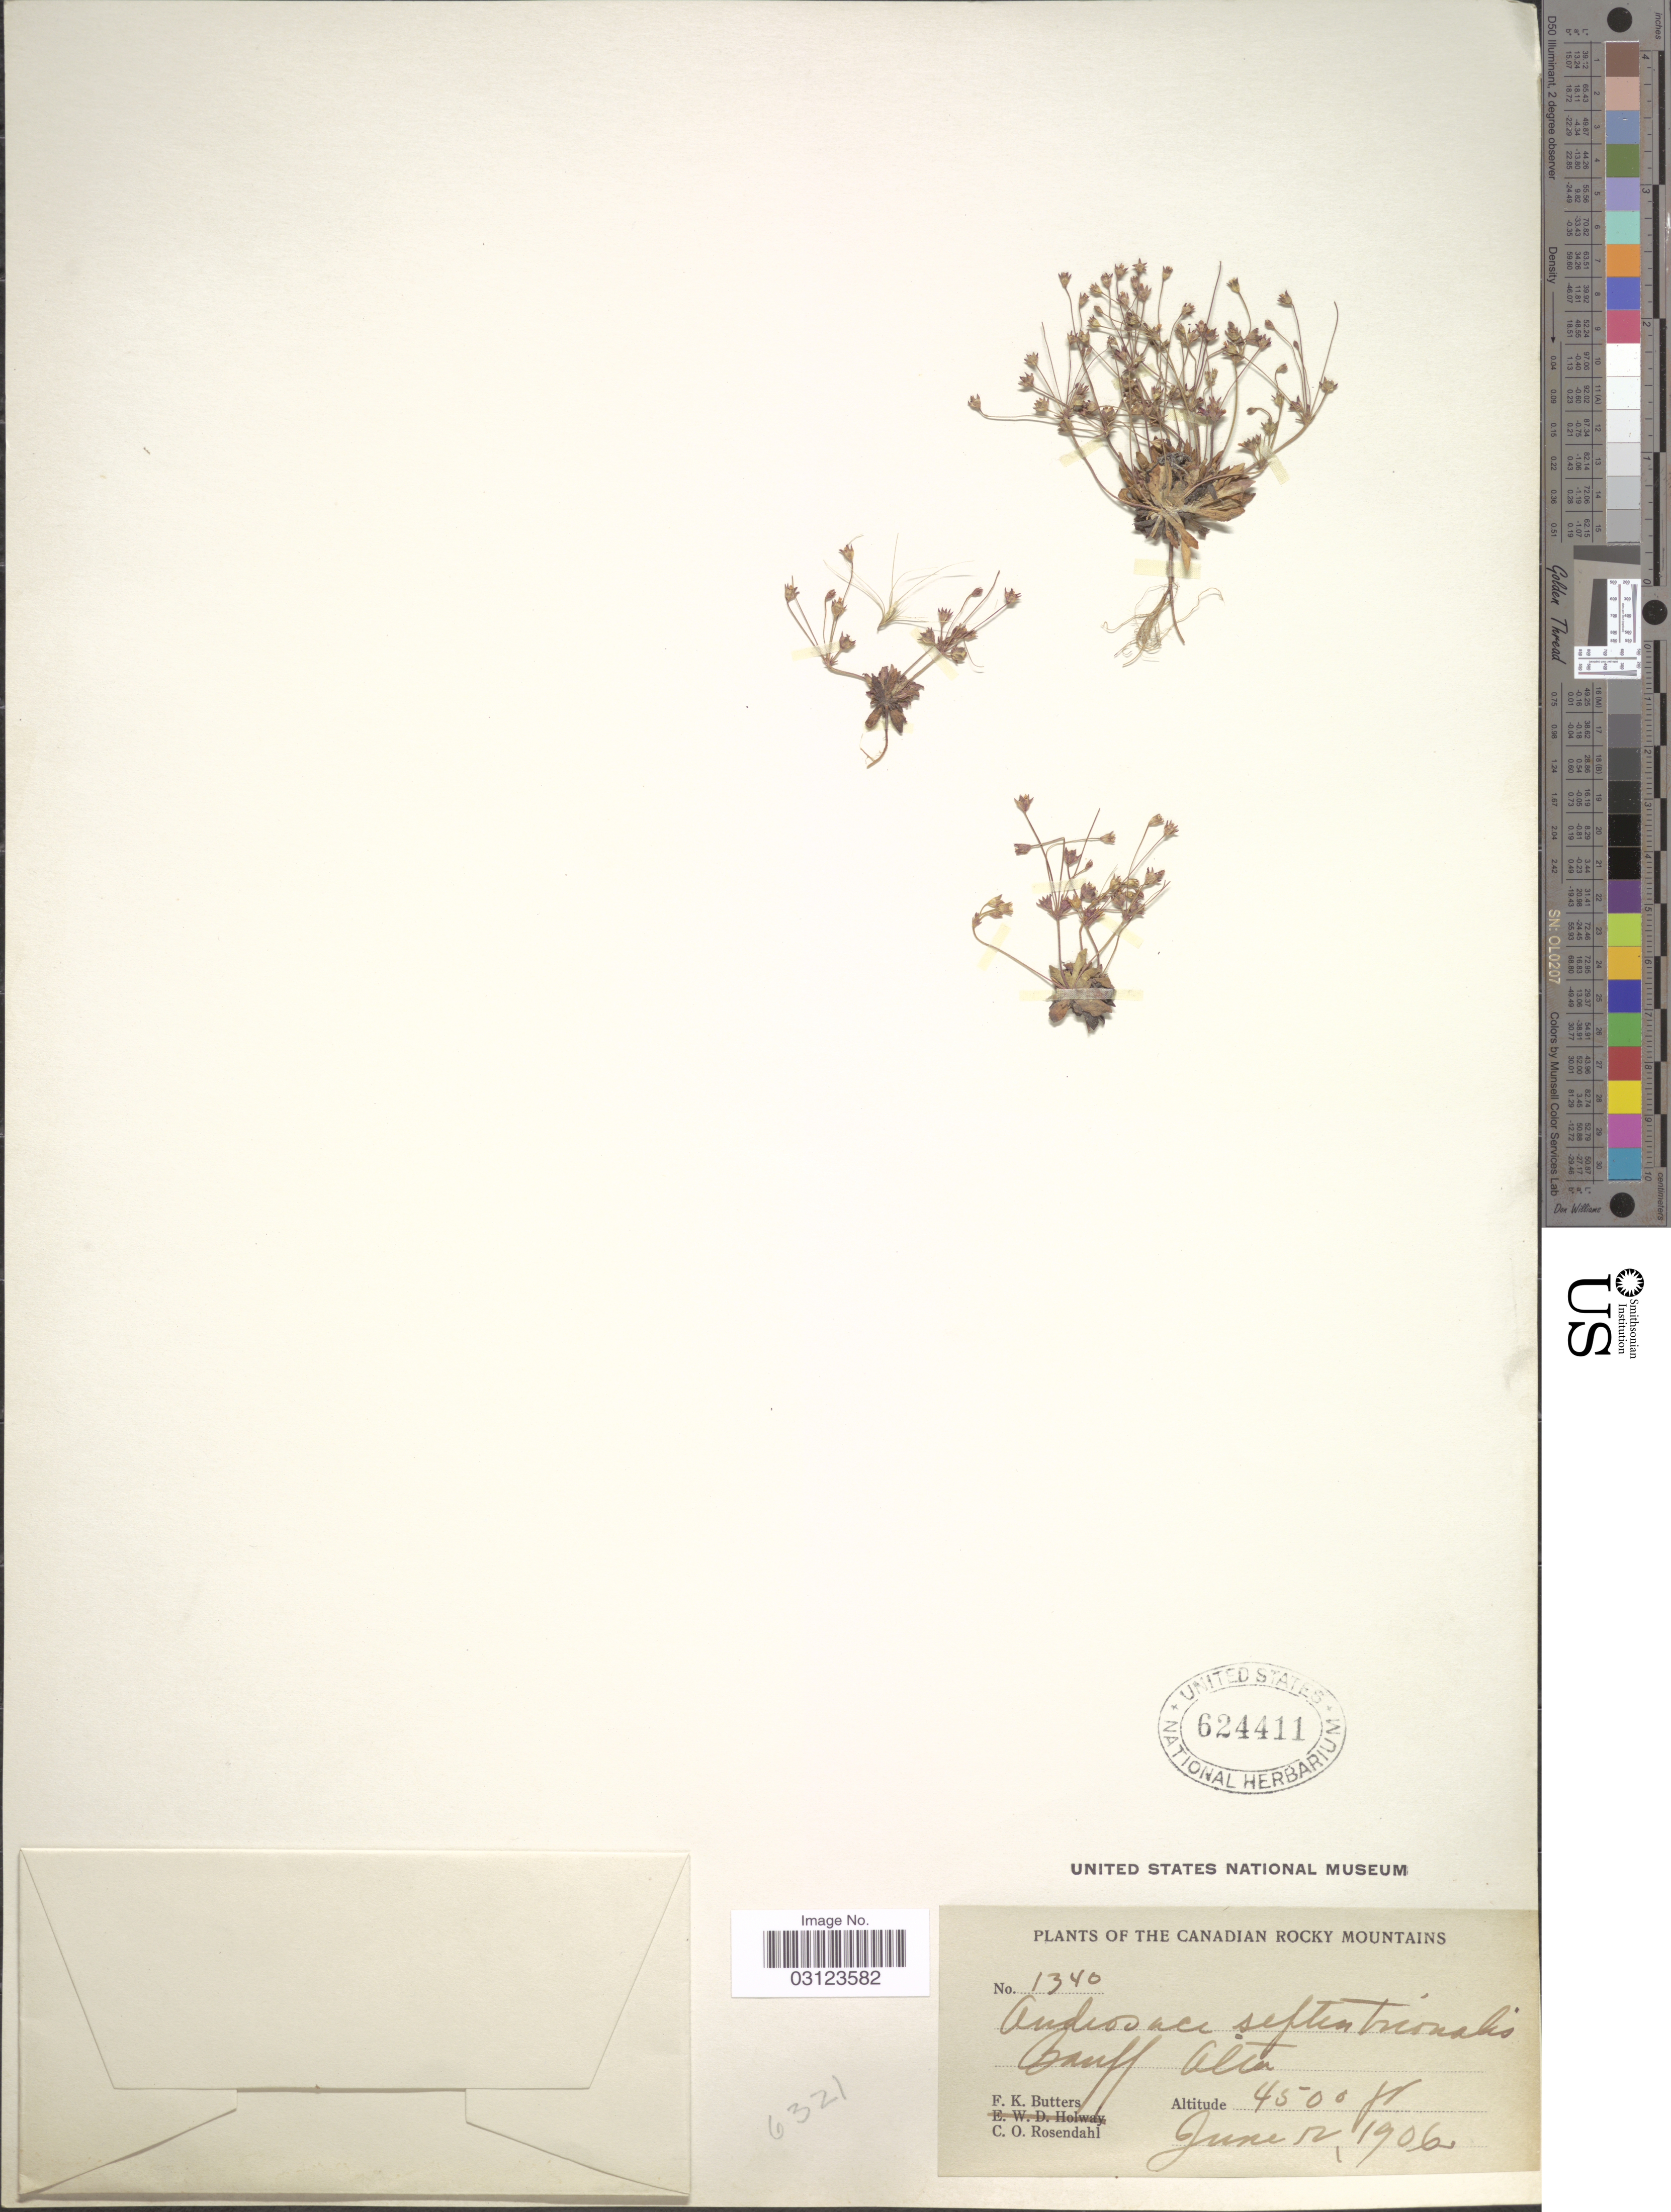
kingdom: Plantae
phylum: Tracheophyta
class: Magnoliopsida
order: Ericales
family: Primulaceae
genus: Androsace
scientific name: Androsace septentrionalis var. puberulenta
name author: (Rydb.) R. Knuth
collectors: F. K. Butters & C. O. Rosendahl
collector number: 1340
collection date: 1906-06-12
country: Canada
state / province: Alberta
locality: Canadian Rocky Mountains. Banff Alta.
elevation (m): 1372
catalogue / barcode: US 624411